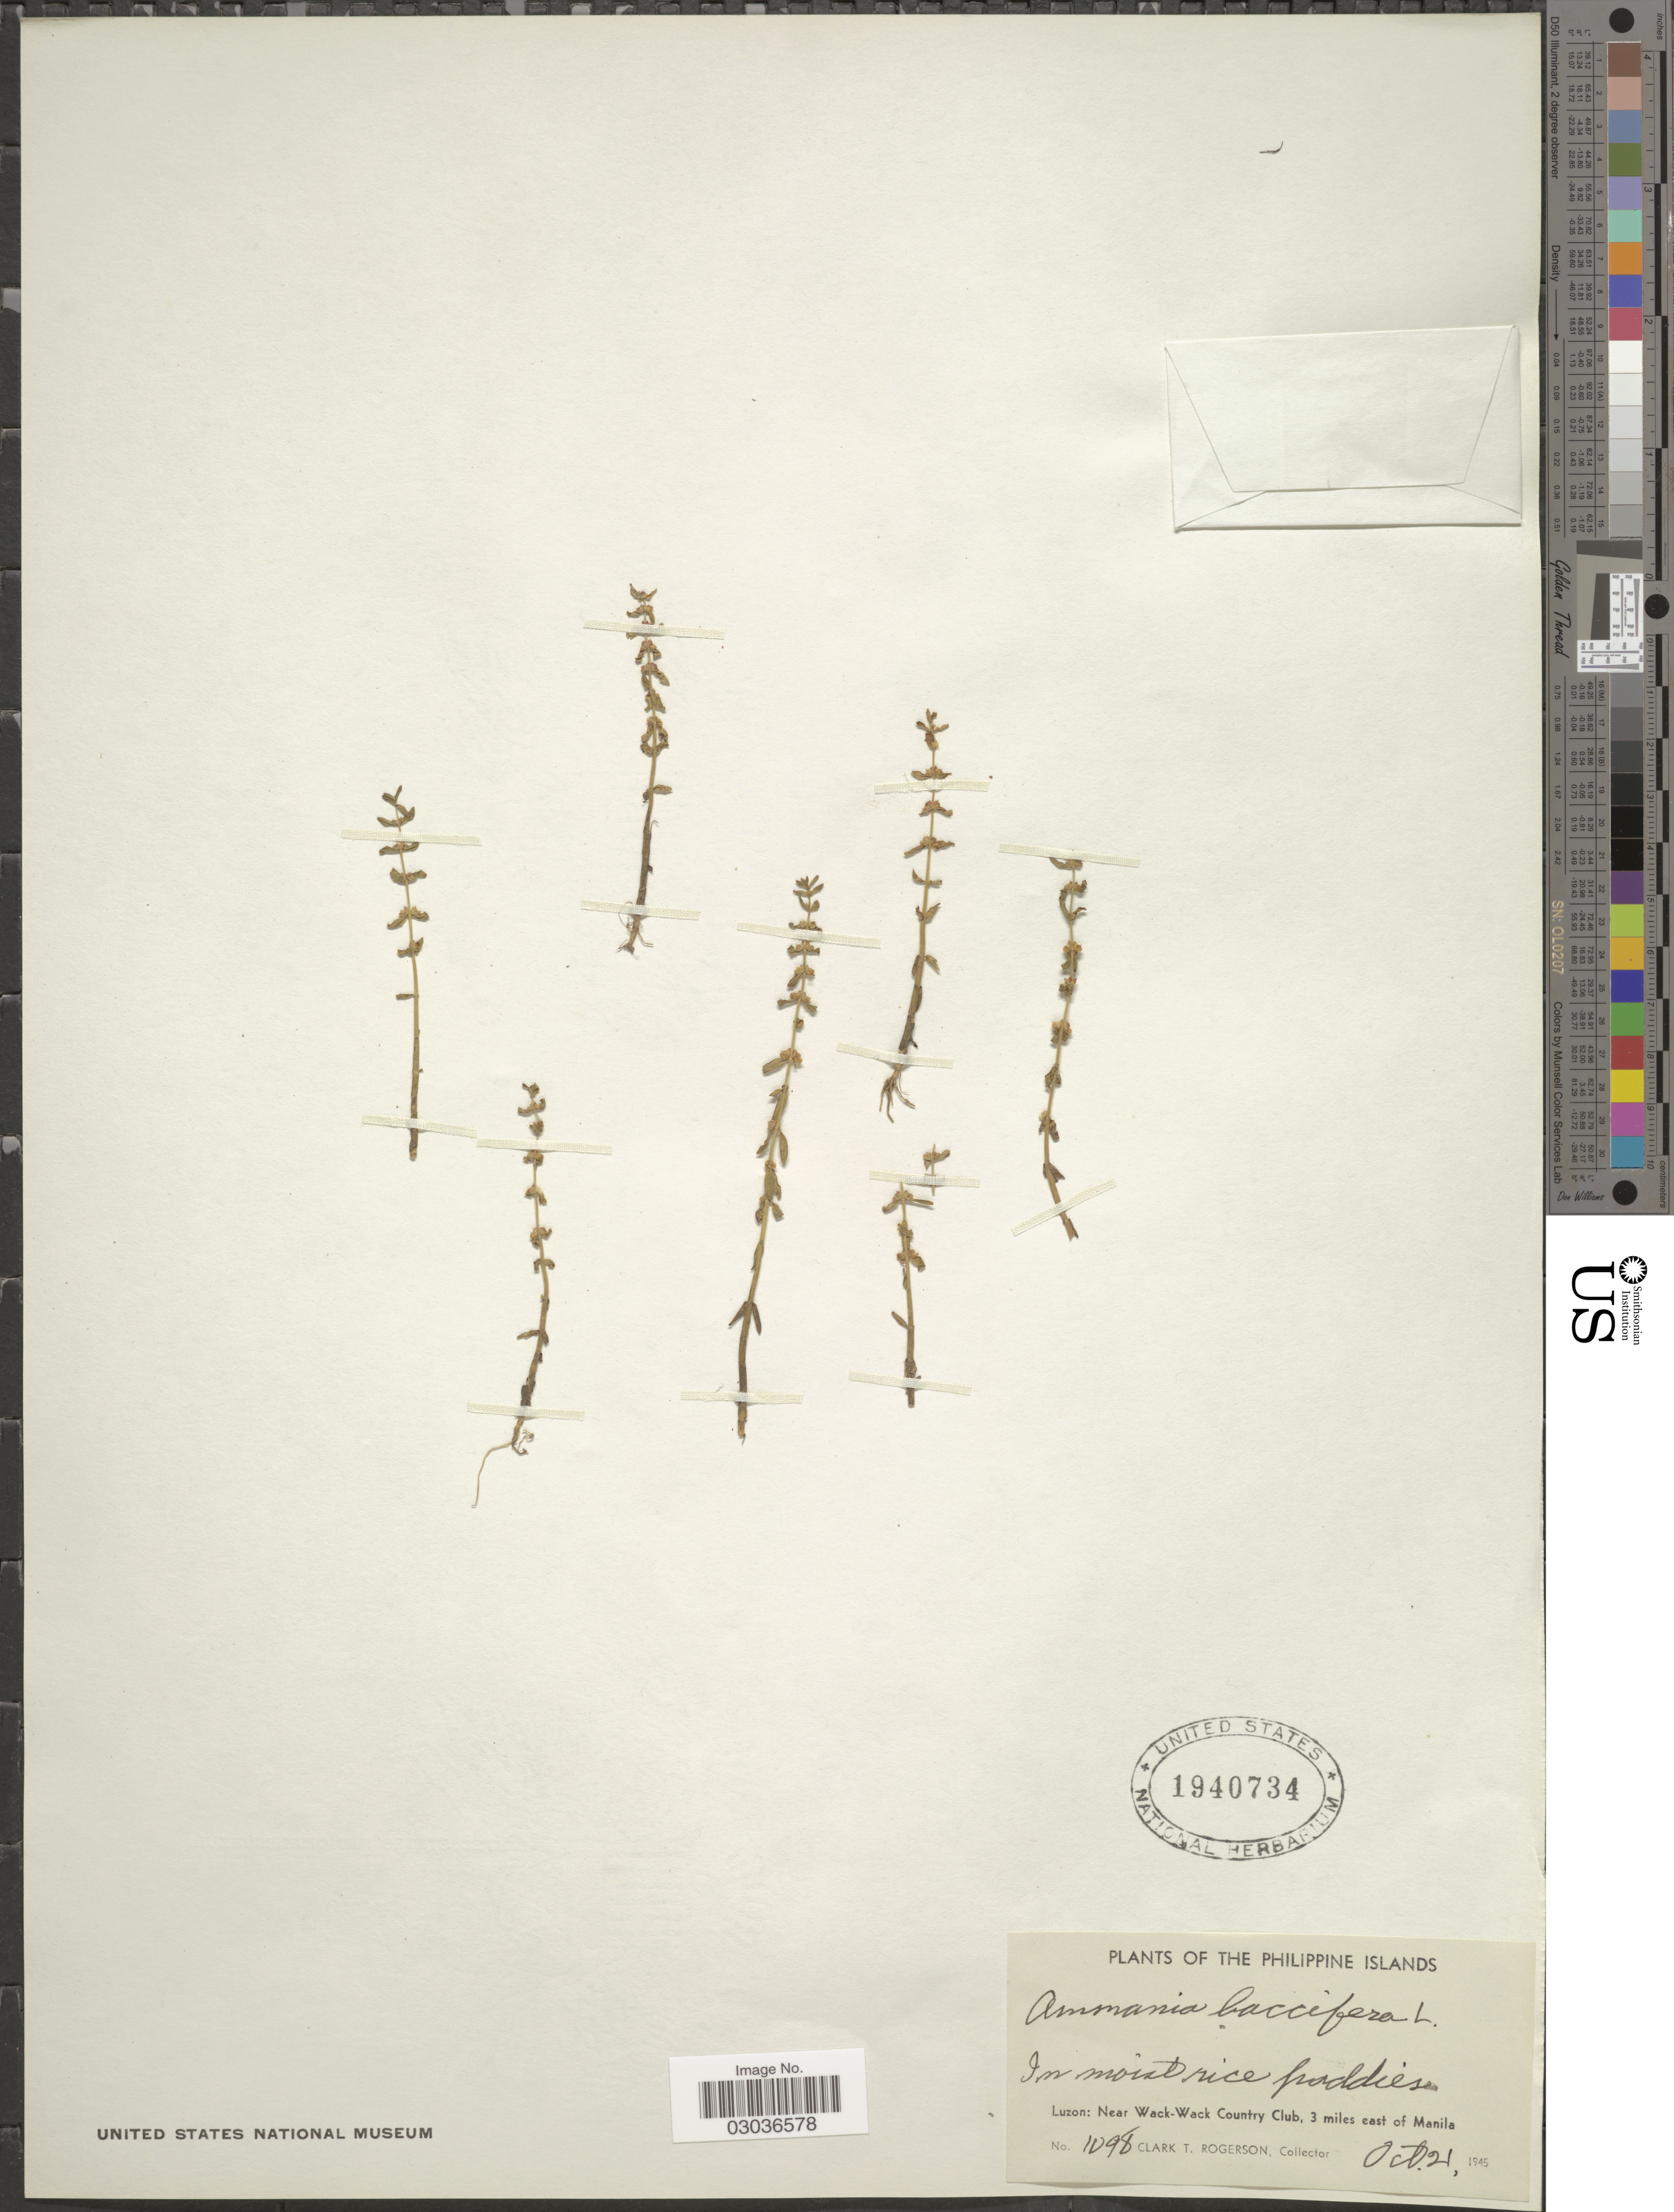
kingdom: Plantae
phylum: Tracheophyta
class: Magnoliopsida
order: Myrtales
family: Lythraceae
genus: Ammannia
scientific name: Ammannia baccifera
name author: L.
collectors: C. Rogerson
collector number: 1098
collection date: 1945-10-21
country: Philippines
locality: Luzon: Near Wack-Wack Country Club, 3 miles east of Manila.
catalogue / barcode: US 1940734